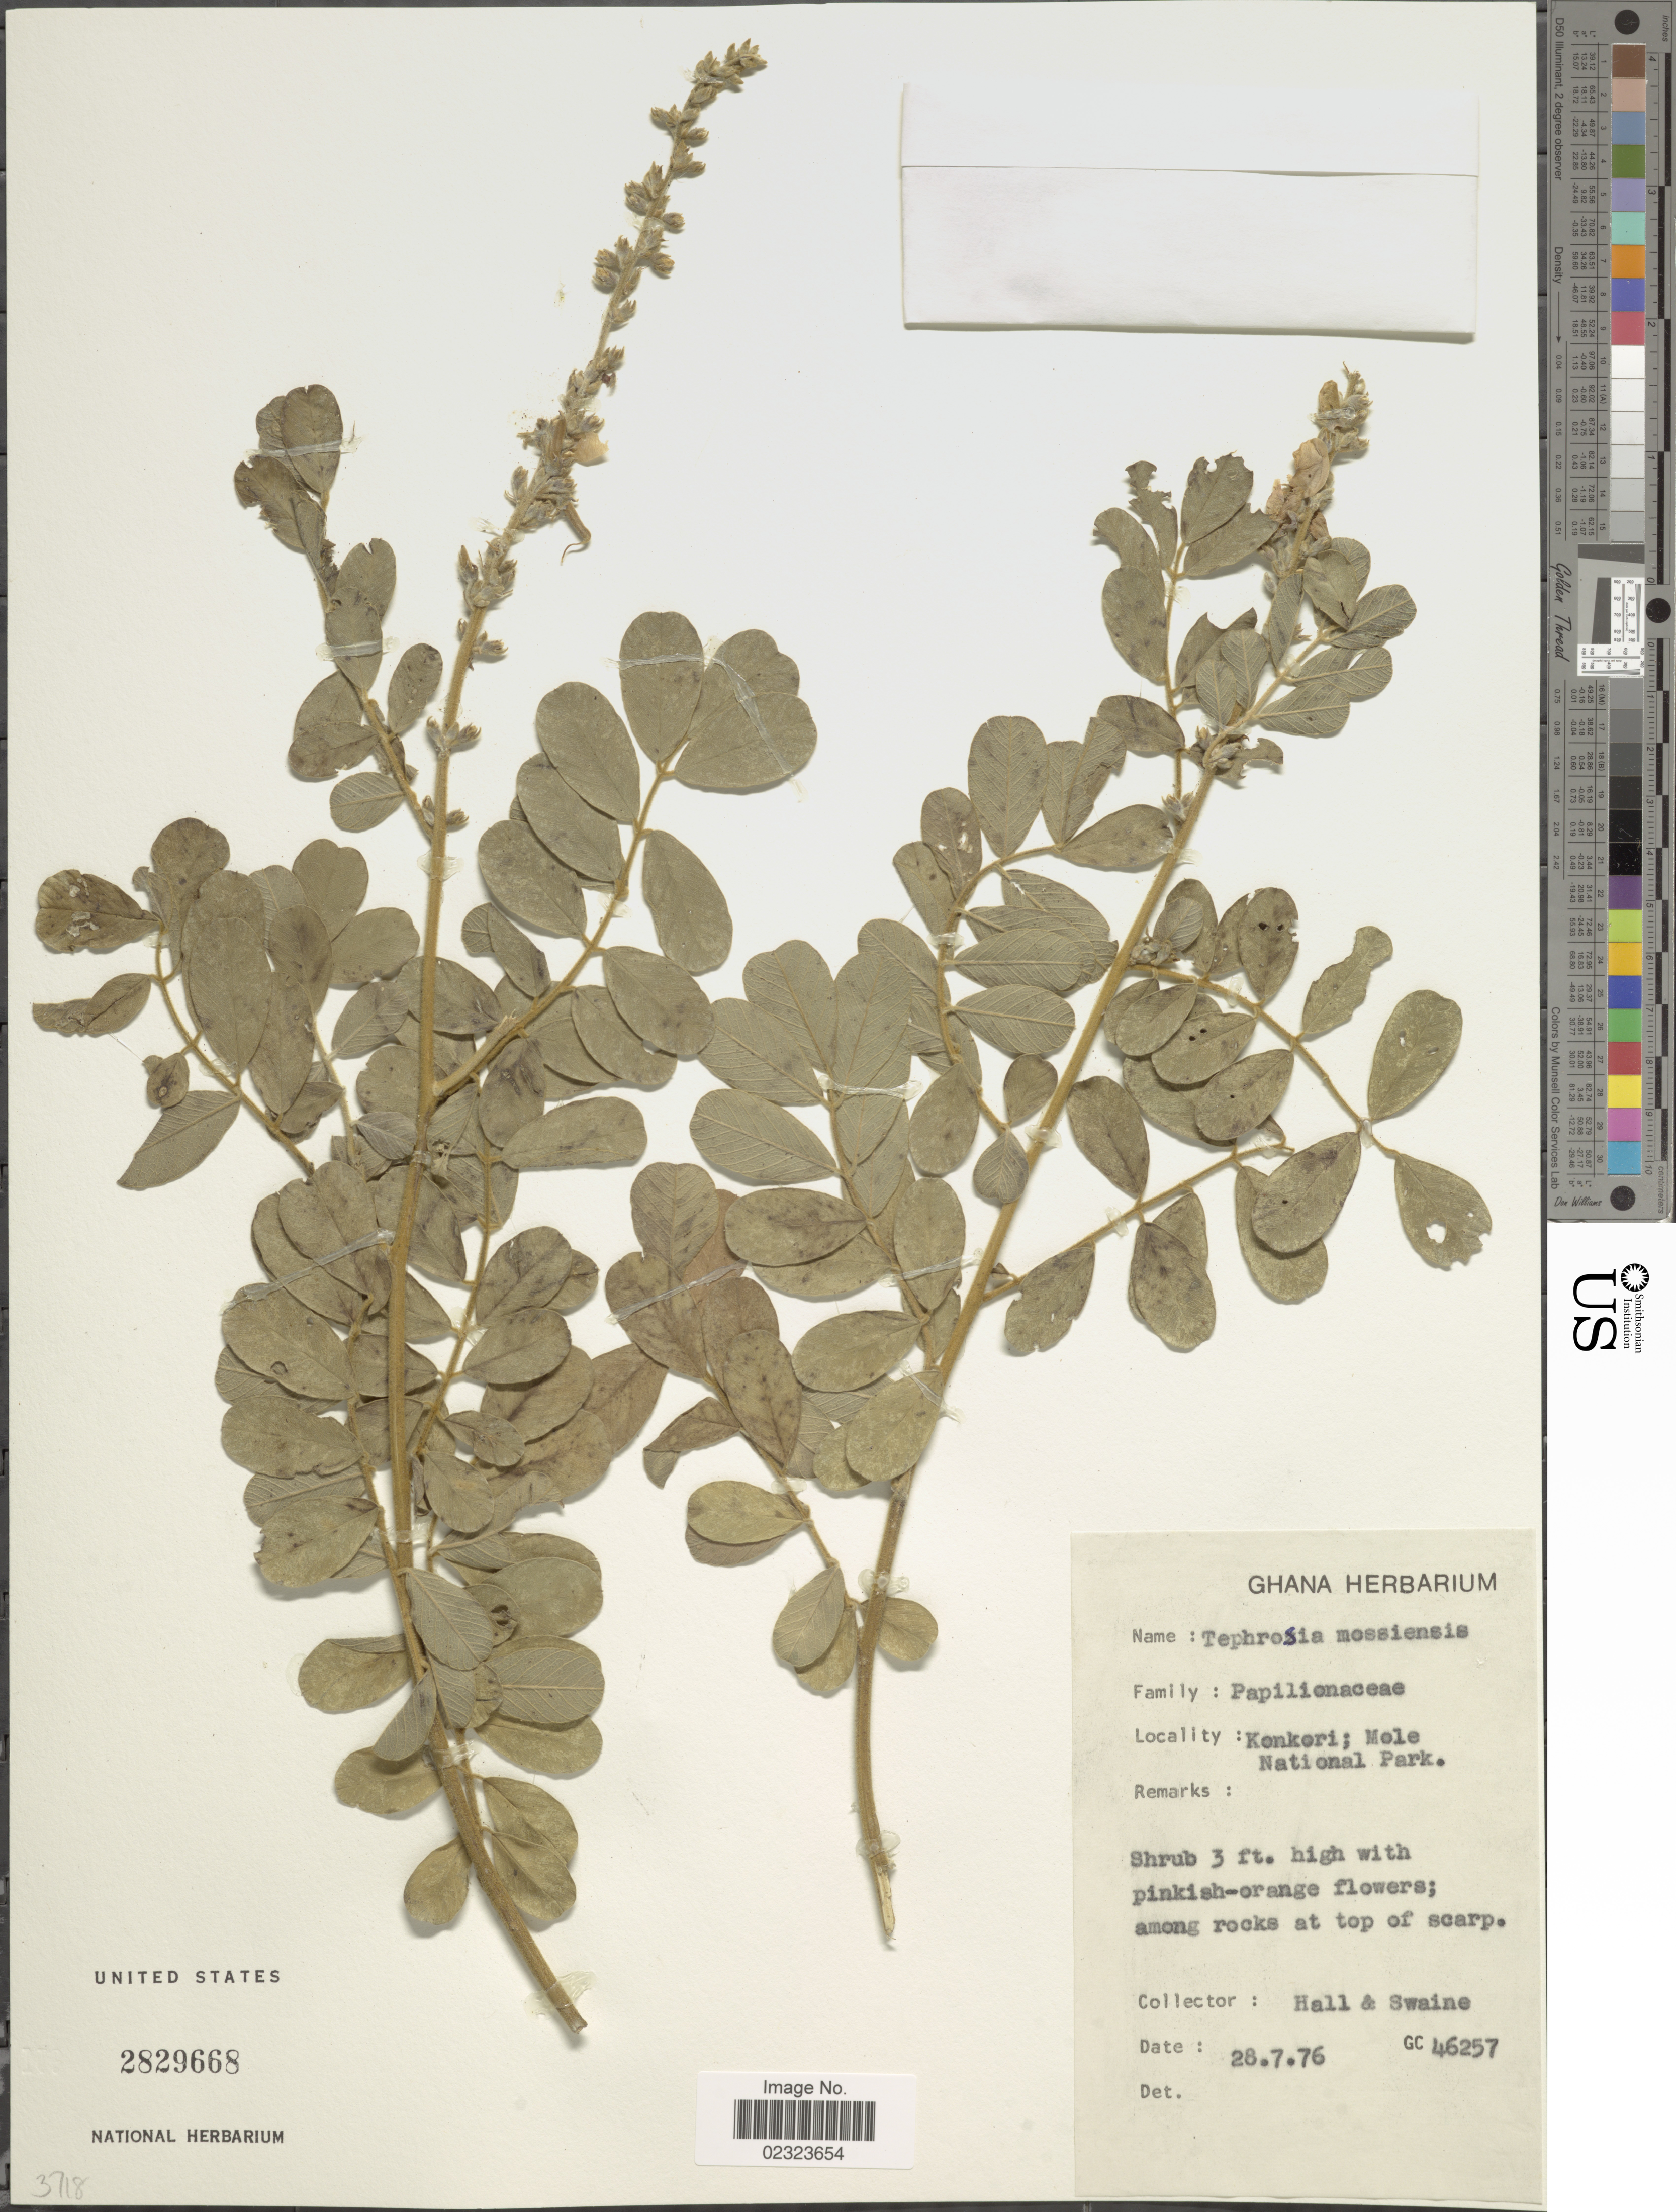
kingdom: Plantae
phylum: Tracheophyta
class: Magnoliopsida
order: Fabales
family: Fabaceae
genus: Tephrosia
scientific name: Tephrosia mossiensis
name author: A. Chev.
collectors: -- Hall & M. Swaine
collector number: GC46257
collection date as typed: Transcribed d/m/y: 28/7/76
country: Ghana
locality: Kenkeri; Mole National Park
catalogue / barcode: US 2829668